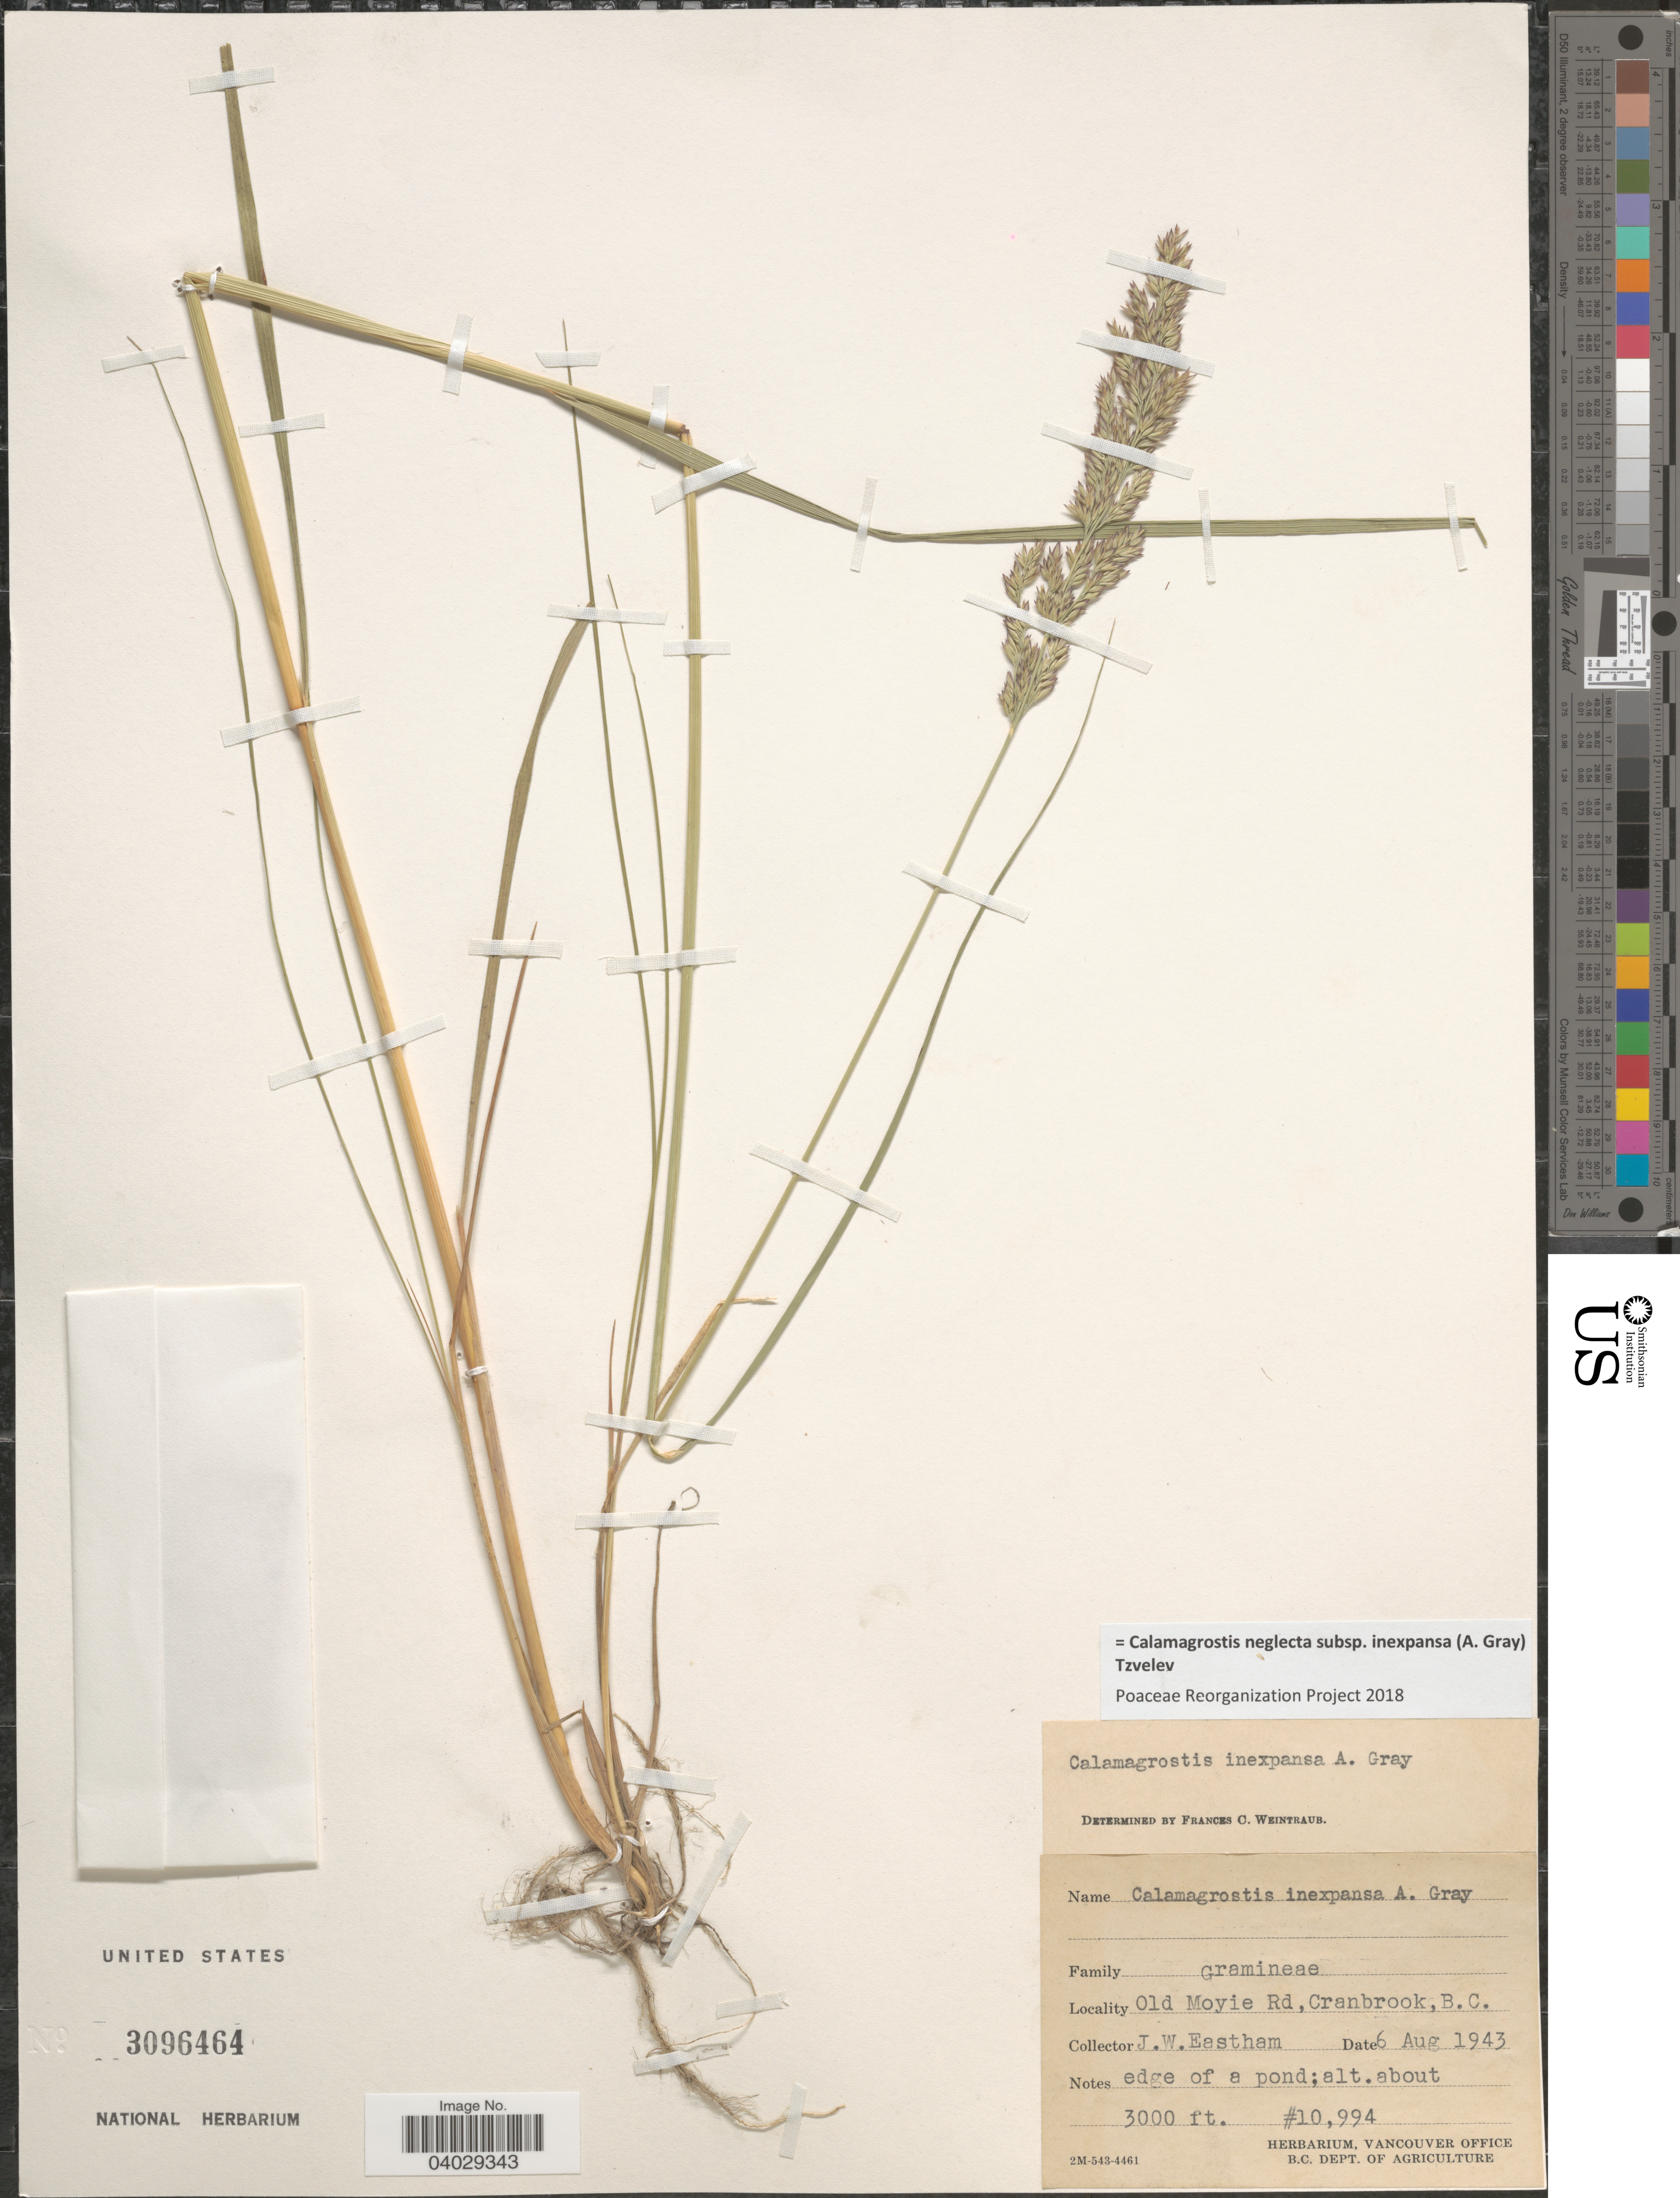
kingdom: Plantae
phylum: Tracheophyta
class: Liliopsida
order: Poales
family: Poaceae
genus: Calamagrostis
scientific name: Calamagrostis neglecta subsp. inexpansa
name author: (A. Gray) Tzvelev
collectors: J. Eastham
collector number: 10994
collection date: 1943-08-06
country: Canada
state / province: British Columbia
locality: Old Moyie Rd, Cranbrook, B.C.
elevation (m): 914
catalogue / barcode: US 3096464